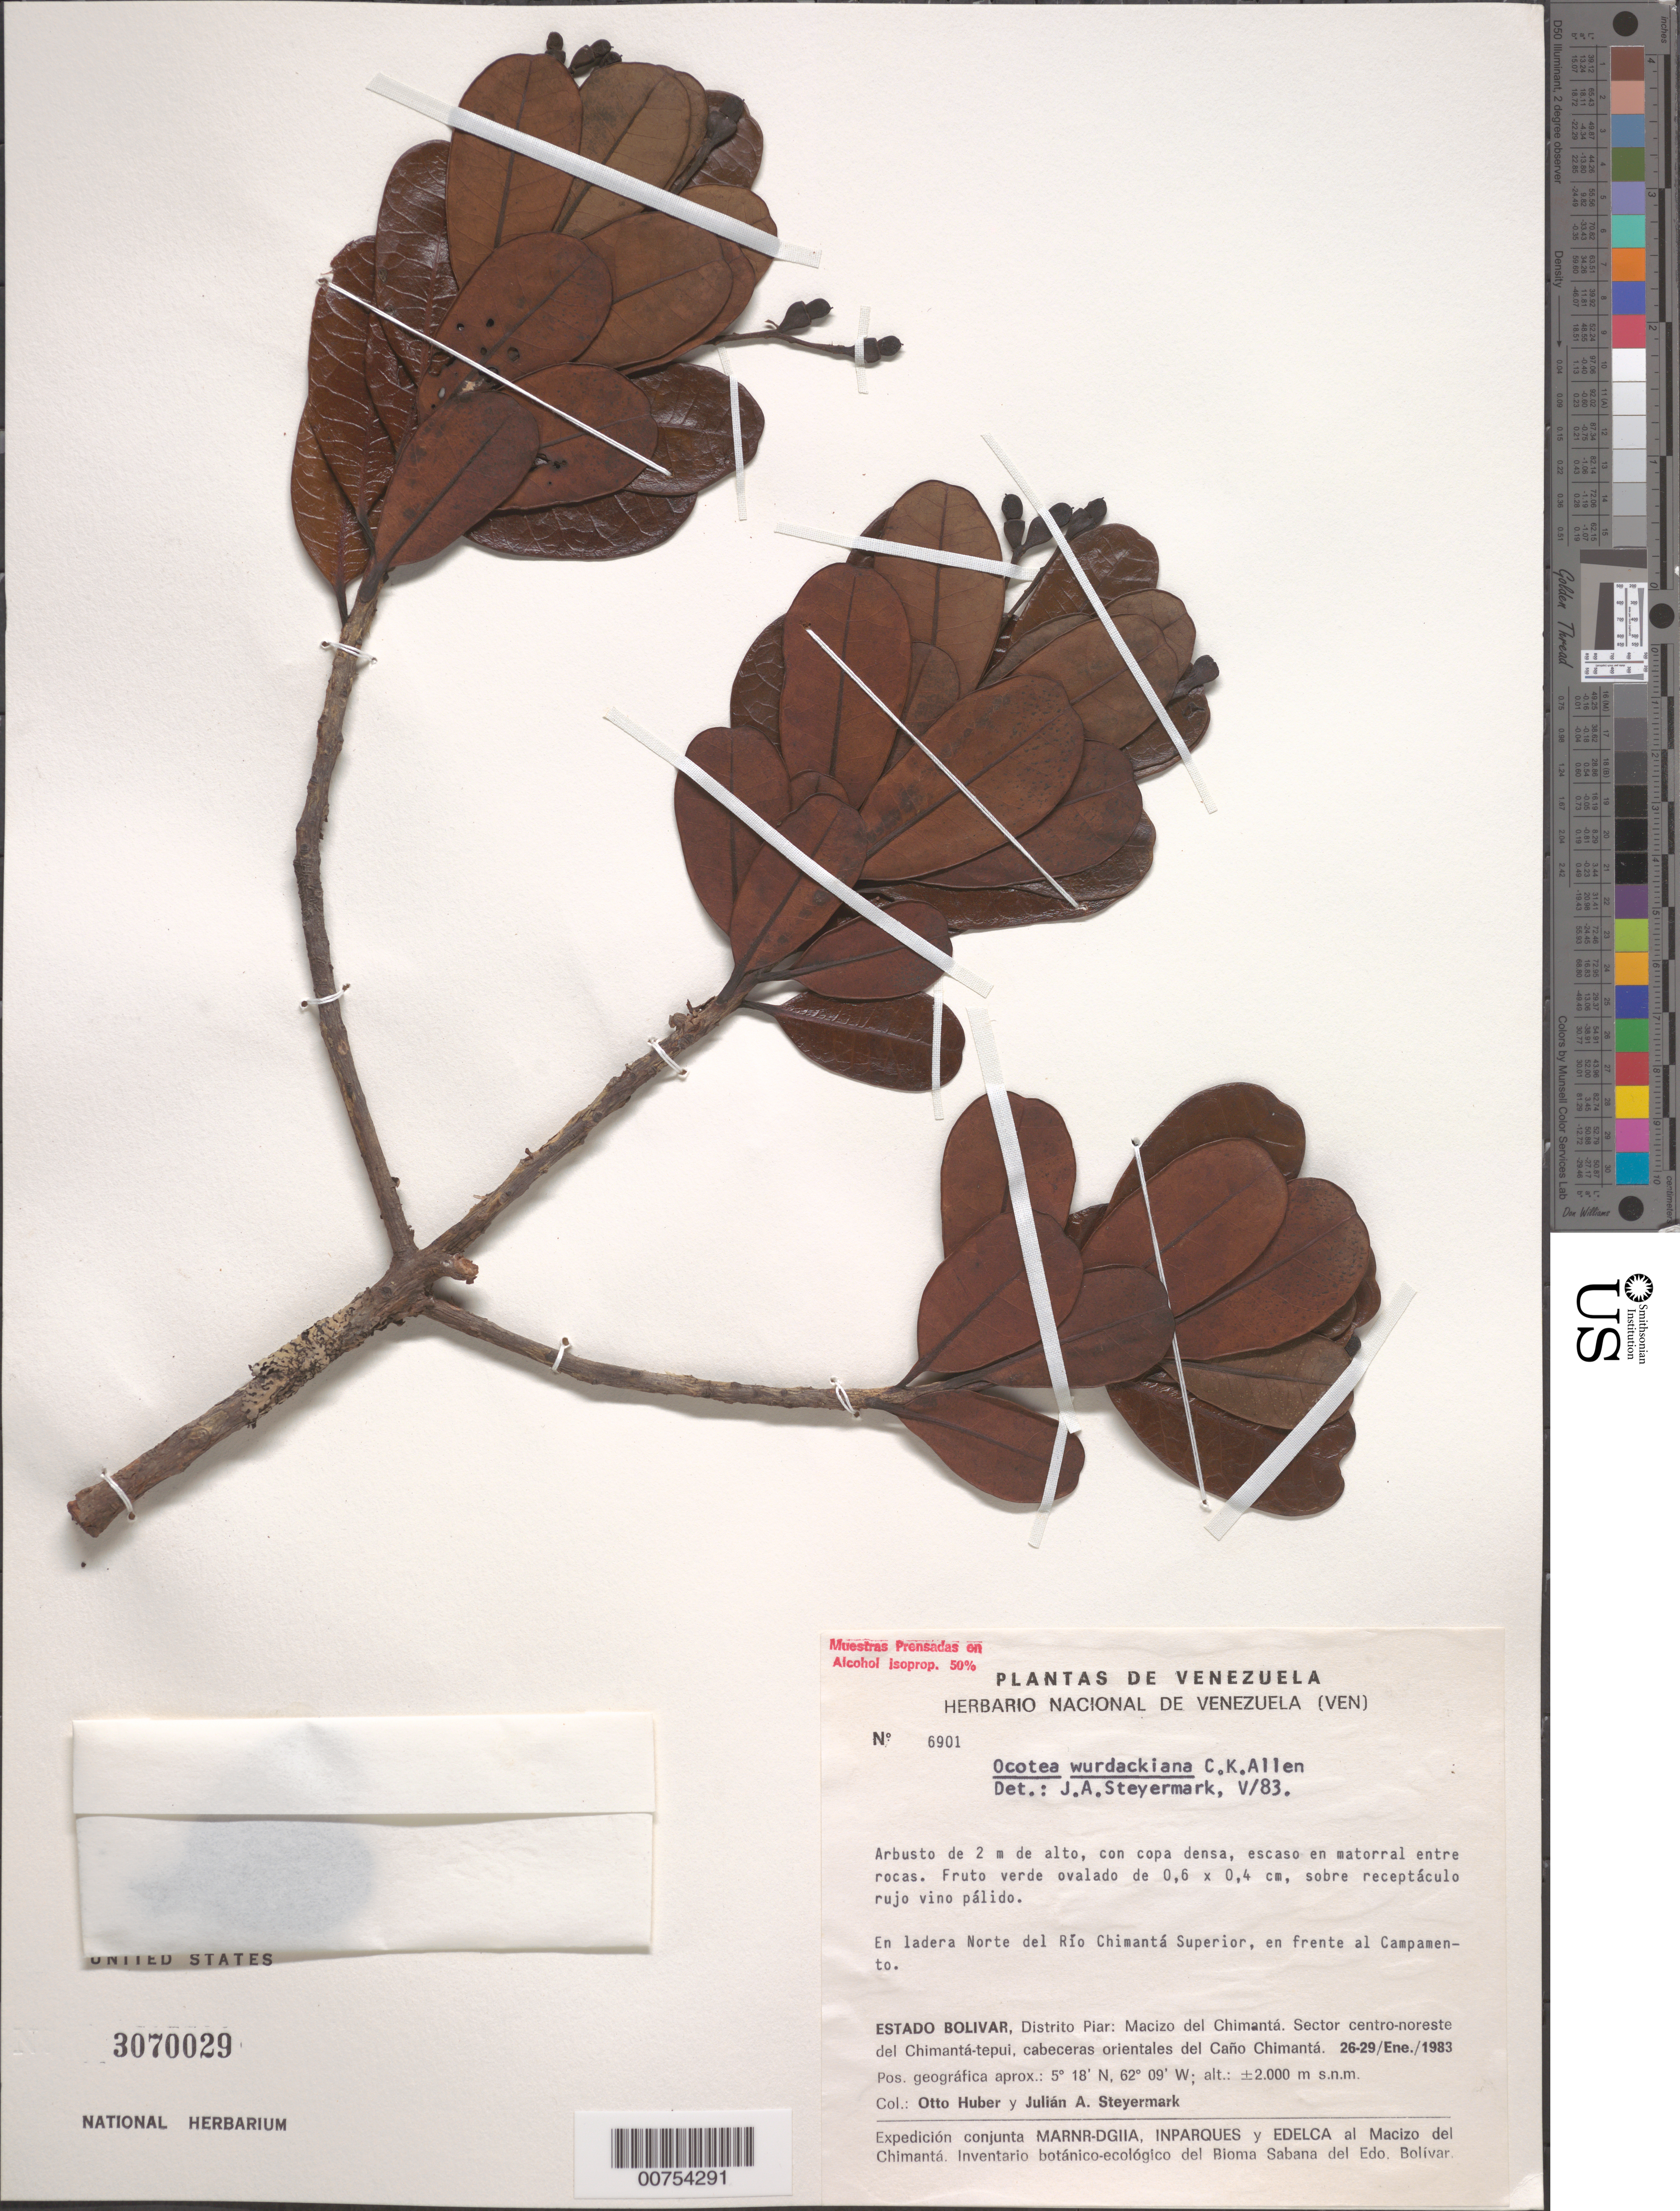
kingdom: Plantae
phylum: Tracheophyta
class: Magnoliopsida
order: Laurales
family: Lauraceae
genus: Ocotea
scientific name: Ocotea wurdackiana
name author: C.K. Allen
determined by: Steyermark, Julian A., (VEN)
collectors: O. Huber & J. Steyermark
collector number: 6901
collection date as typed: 26-Jan-83 to 29-Jan-83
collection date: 1983-01-26/1983-01-29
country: Venezuela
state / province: Bolívar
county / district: Piar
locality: Macizo del Chimantá, NE Chimantá-tepuí, N del Río Chimantá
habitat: Ladera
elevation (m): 2000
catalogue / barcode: US 3070029